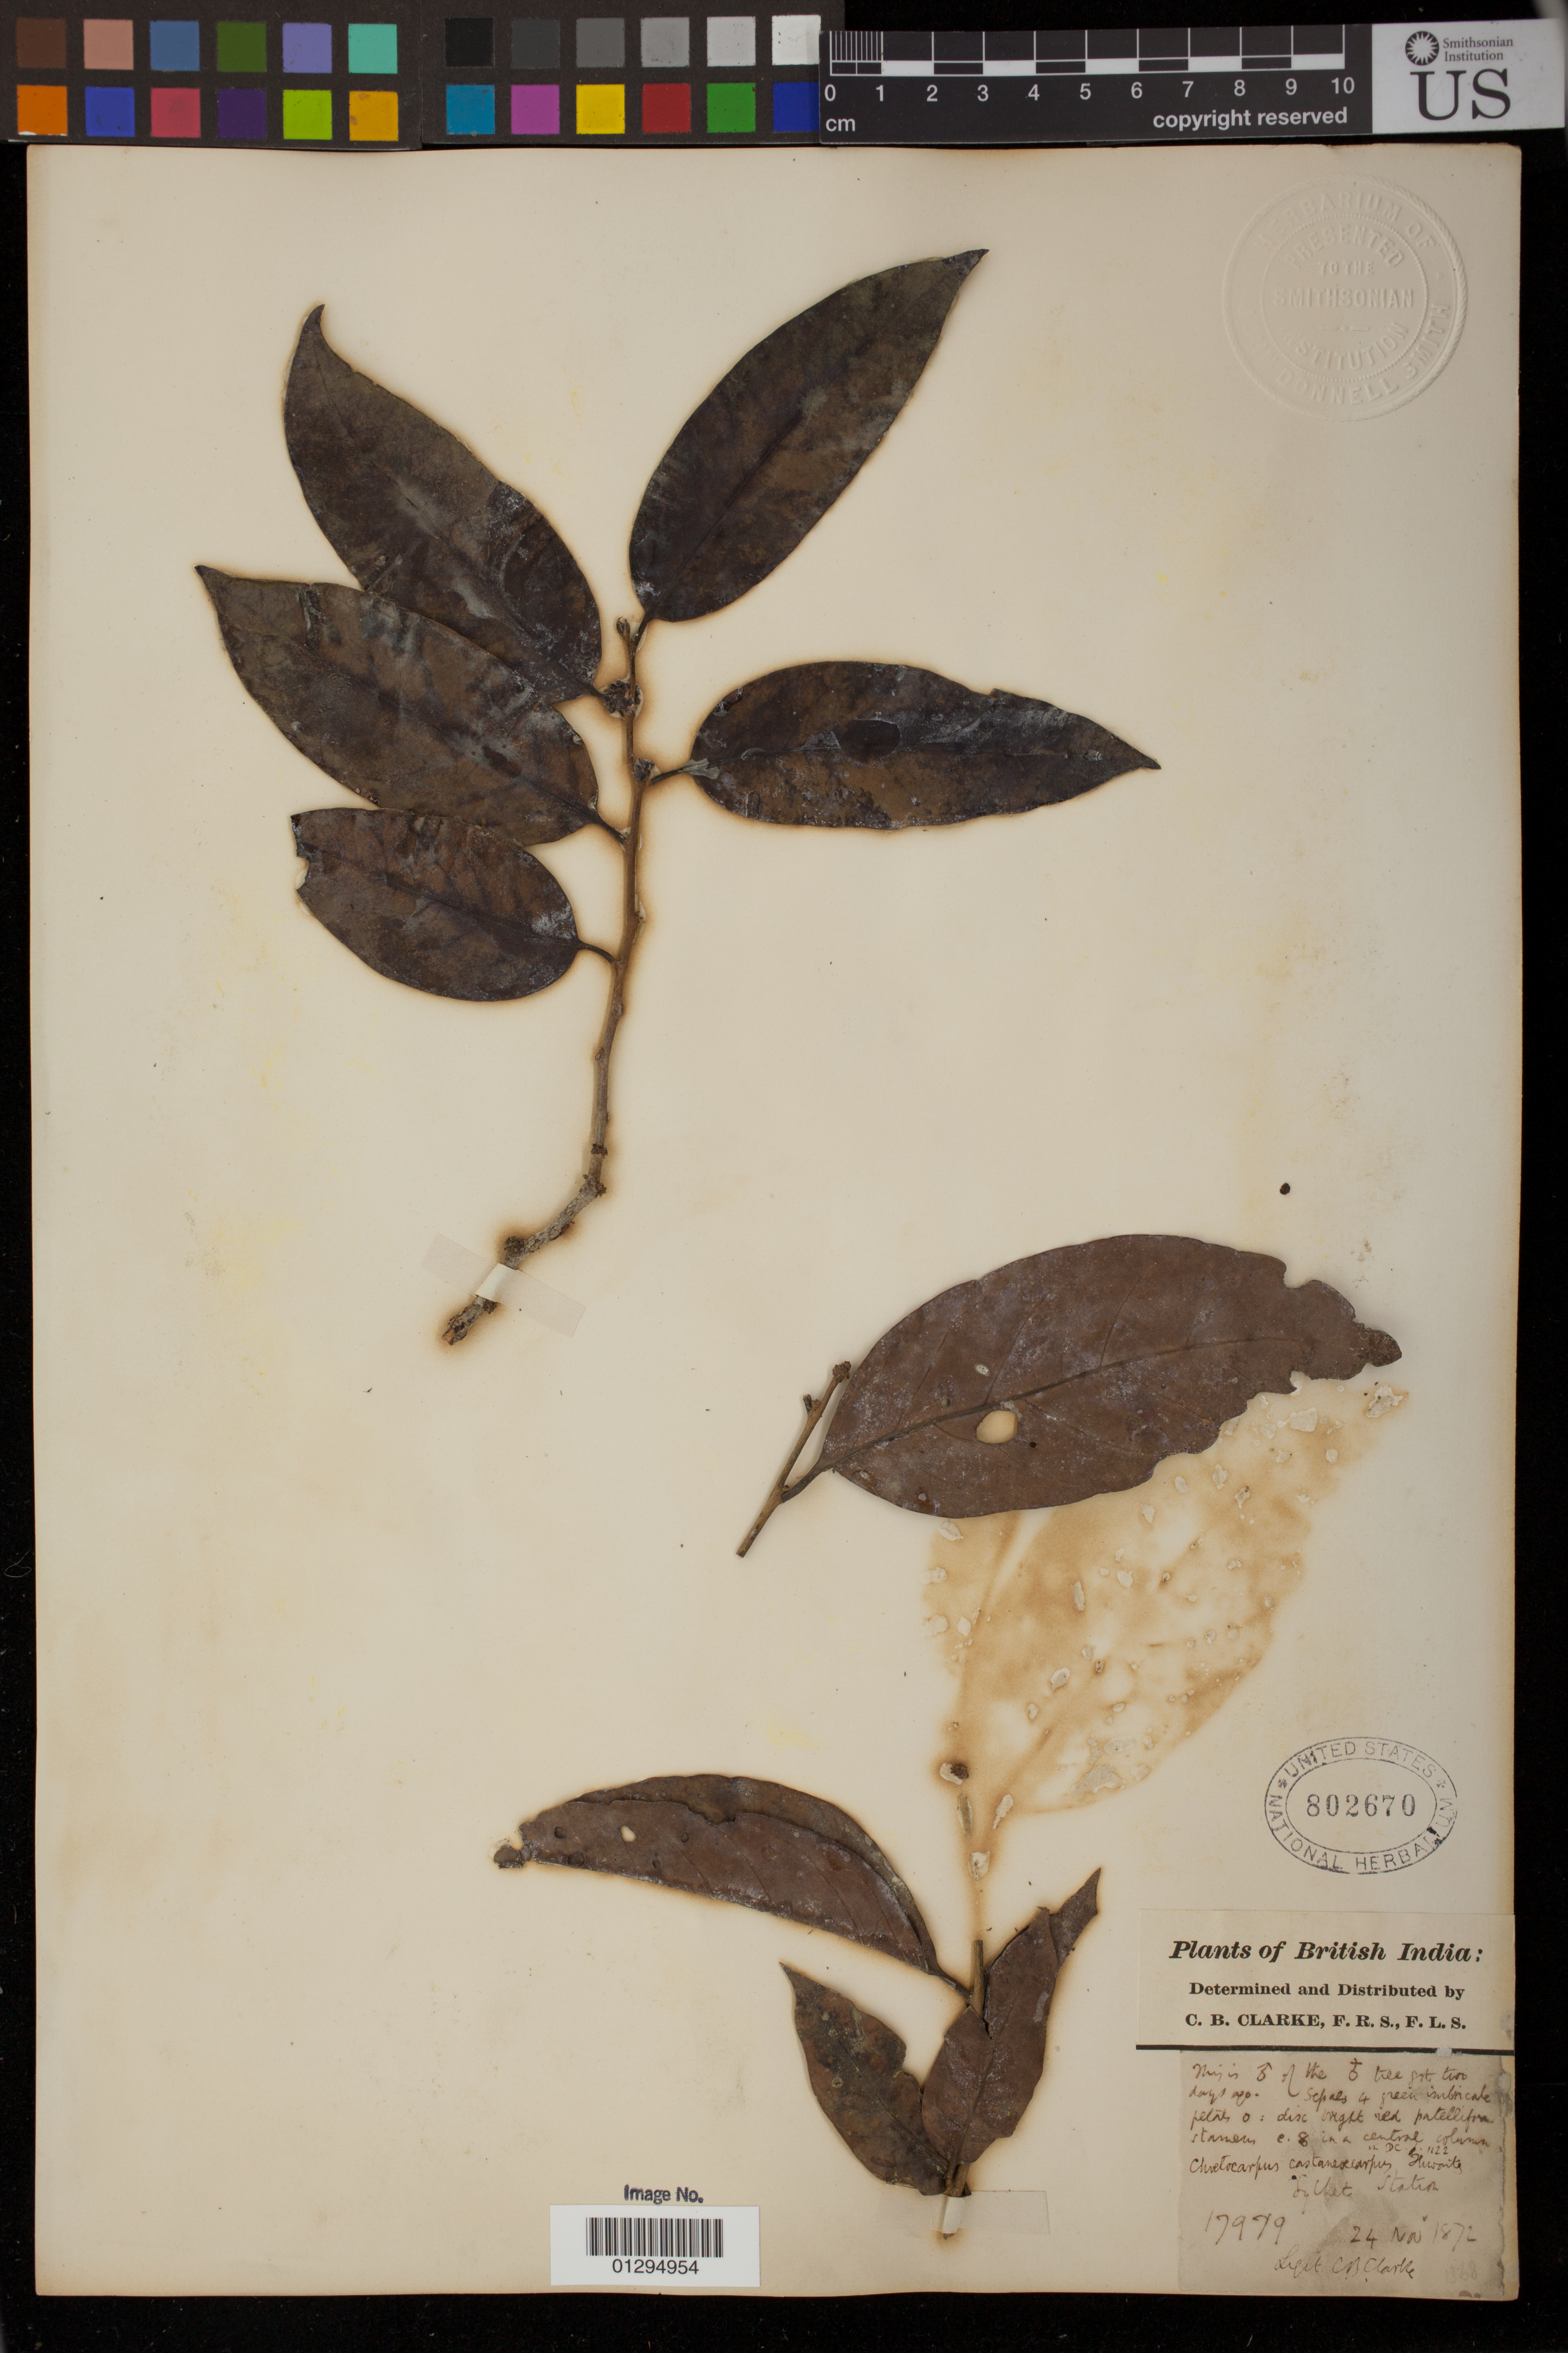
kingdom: Plantae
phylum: Tracheophyta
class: Magnoliopsida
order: Malpighiales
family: Peraceae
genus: Chaetocarpus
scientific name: Chaetocarpus castanocarpus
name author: (Roxb.) Thwaites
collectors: C. B. Clarke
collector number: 17979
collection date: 1872-11-24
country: Bangladesh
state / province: Sylhet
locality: Sylhet Station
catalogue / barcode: US 802670